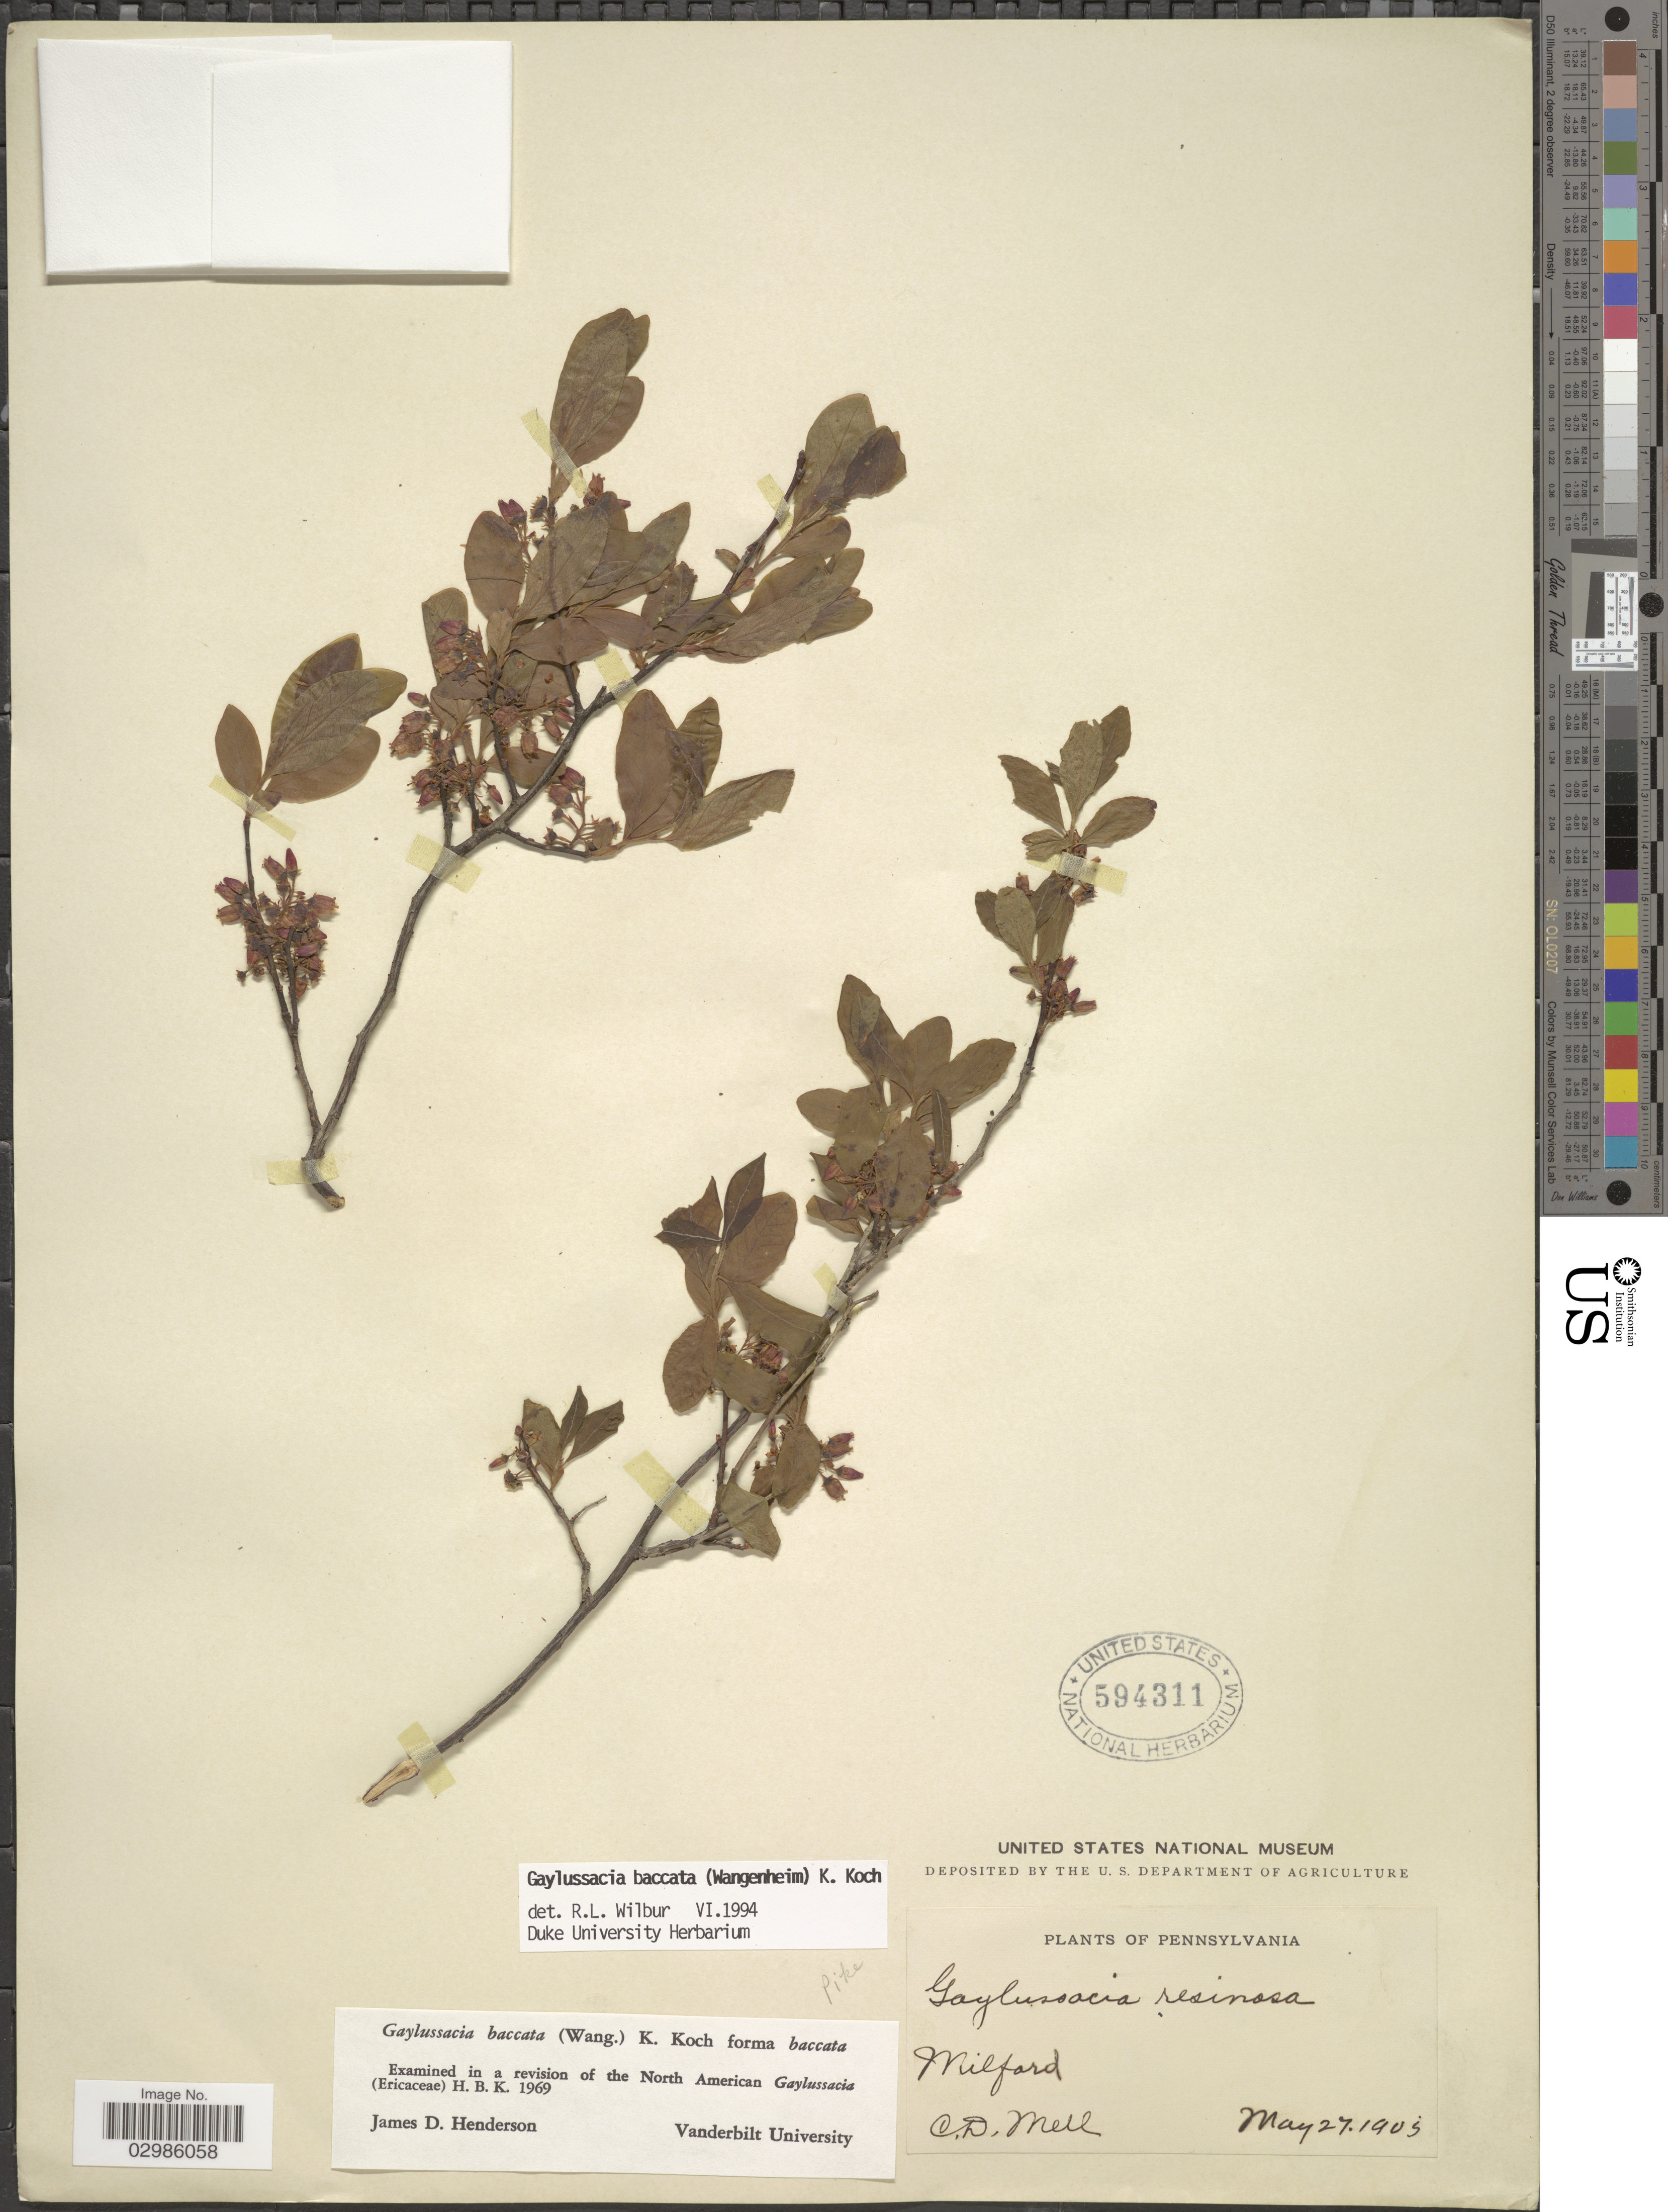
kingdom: Plantae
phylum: Tracheophyta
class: Magnoliopsida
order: Ericales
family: Ericaceae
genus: Gaylussacia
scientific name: Gaylussacia baccata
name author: (Wangenh.) K. Koch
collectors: C. D. Mell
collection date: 1903-05-27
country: United States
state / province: Pennsylvania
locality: Milford.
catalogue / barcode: US 594311